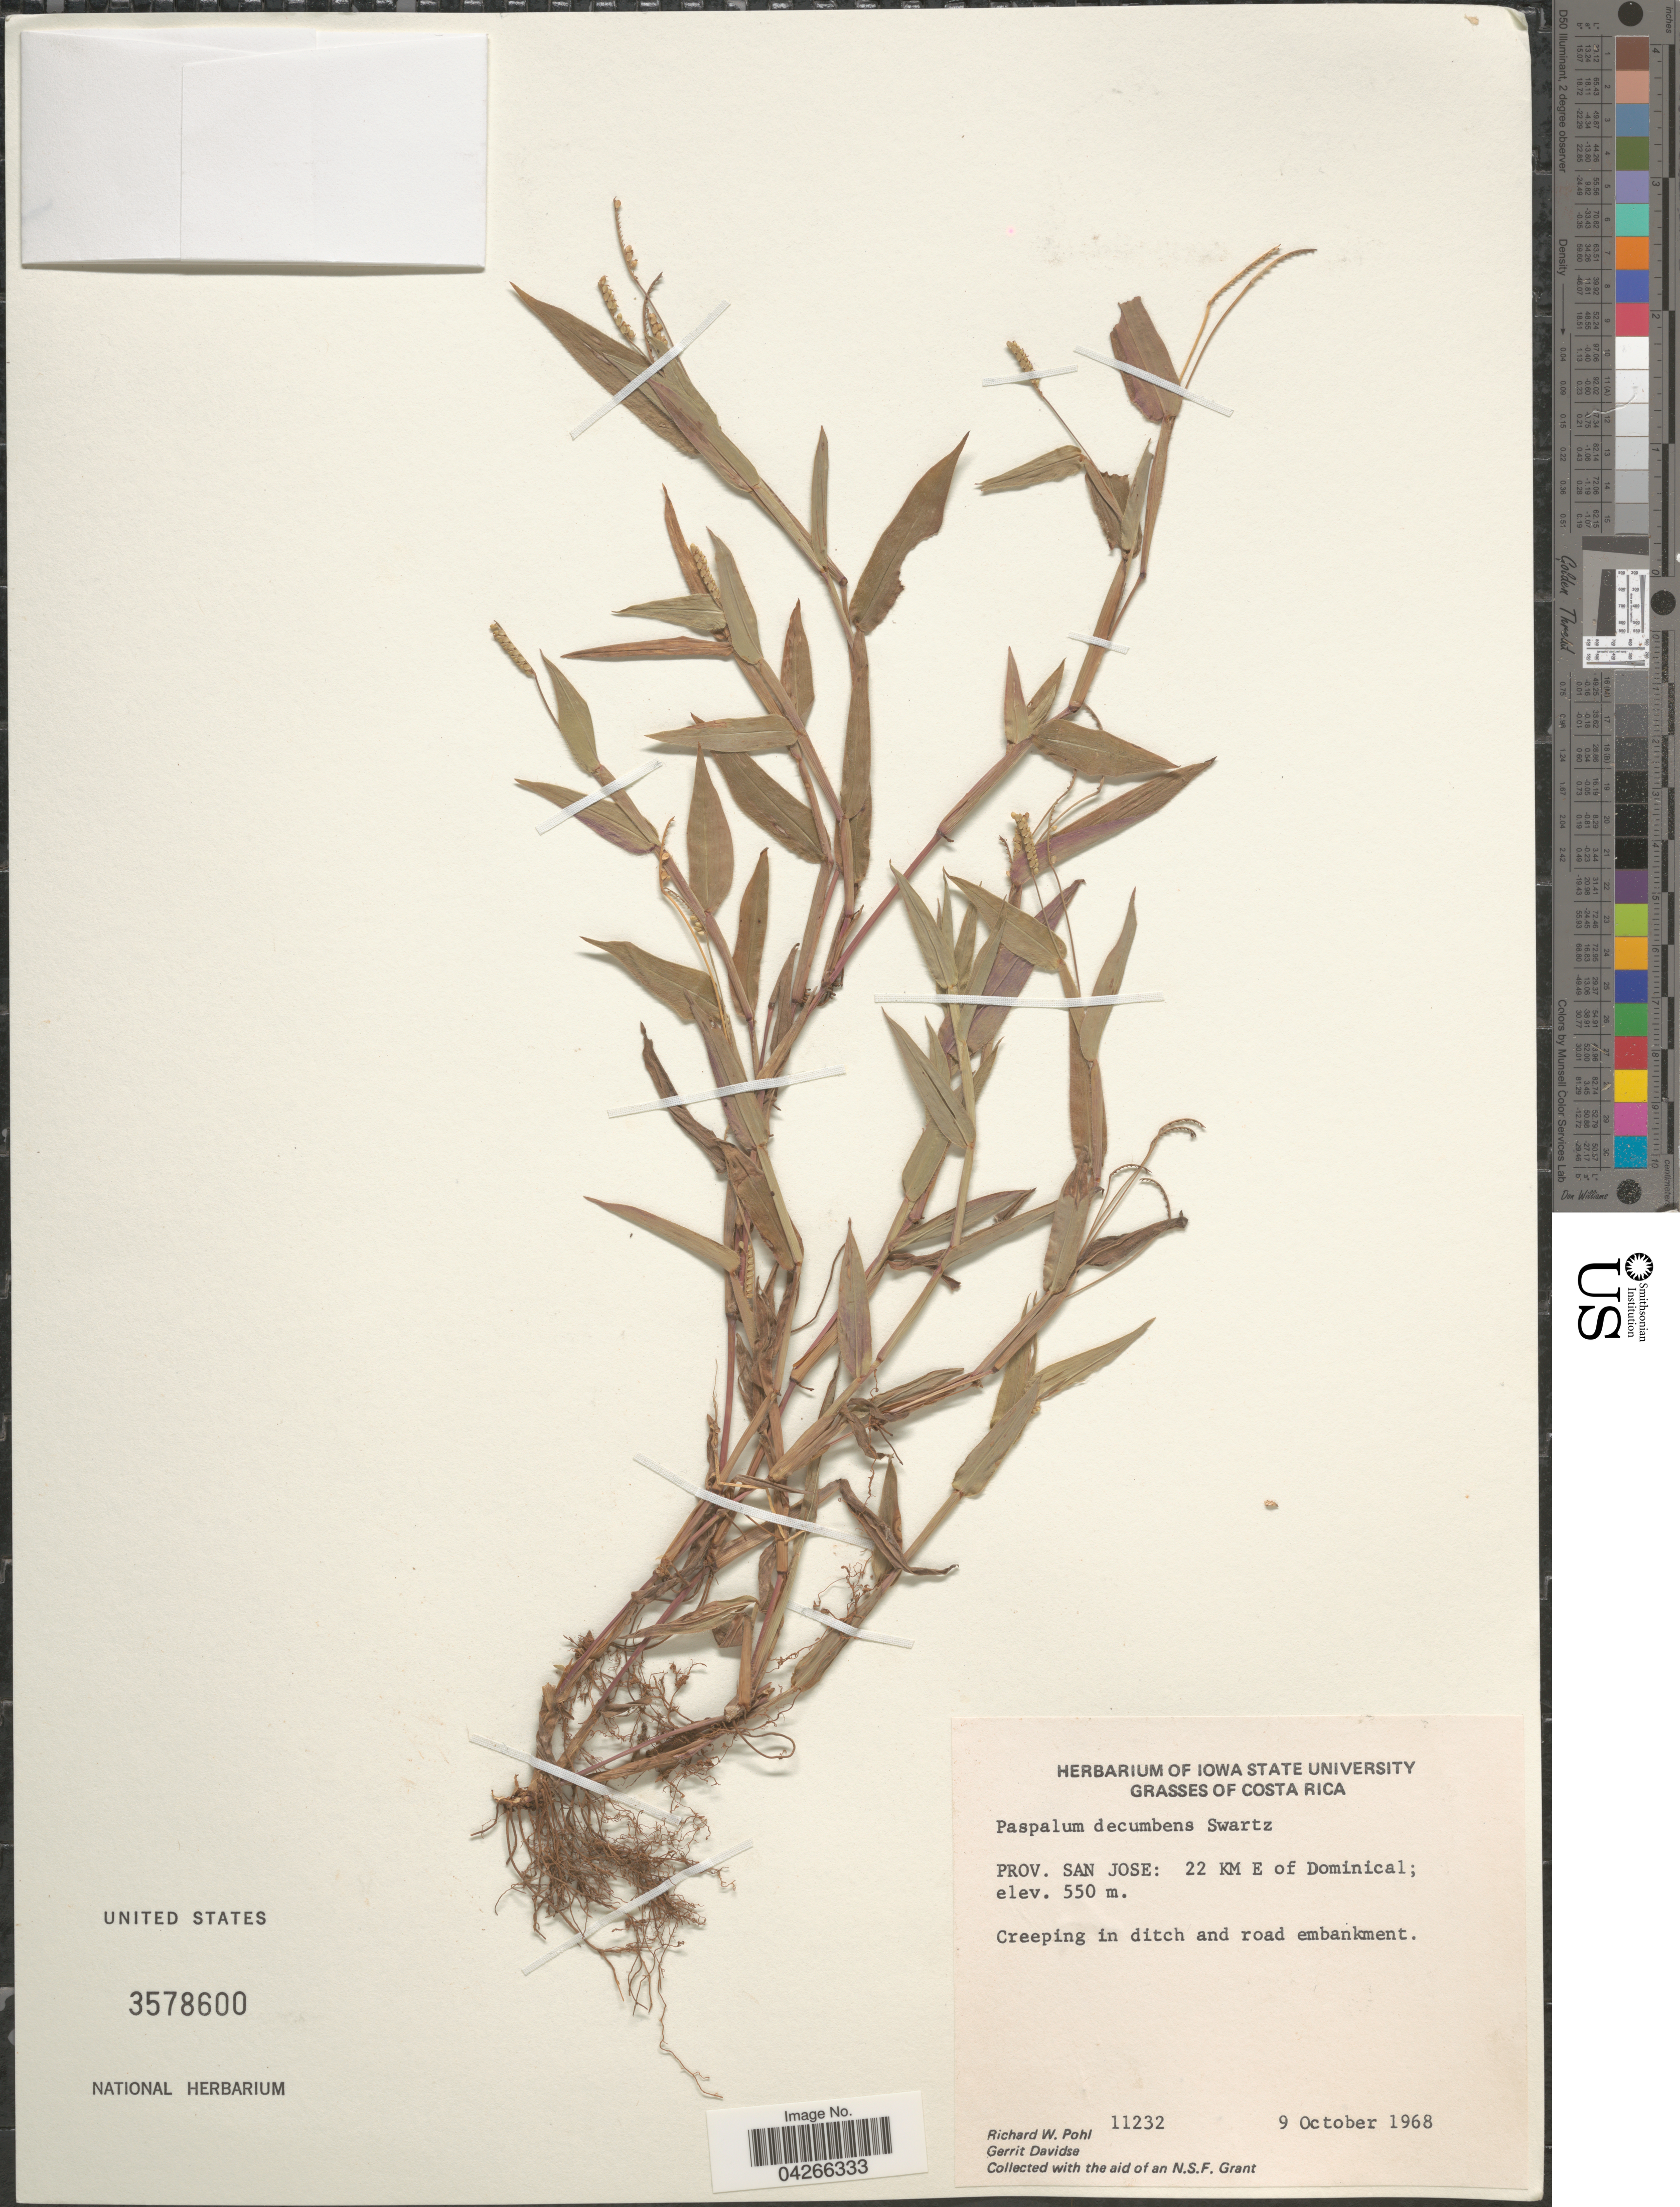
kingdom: Plantae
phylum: Tracheophyta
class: Liliopsida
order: Poales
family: Poaceae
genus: Paspalum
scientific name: Paspalum decumbens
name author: Sw.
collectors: R. W. Pohl & G. Davidse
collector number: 11232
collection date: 1968-10-09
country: Costa Rica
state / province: San José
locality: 22 Km E of Dominical. Creeping in ditch and road embankment.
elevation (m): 550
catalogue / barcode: US 3578600